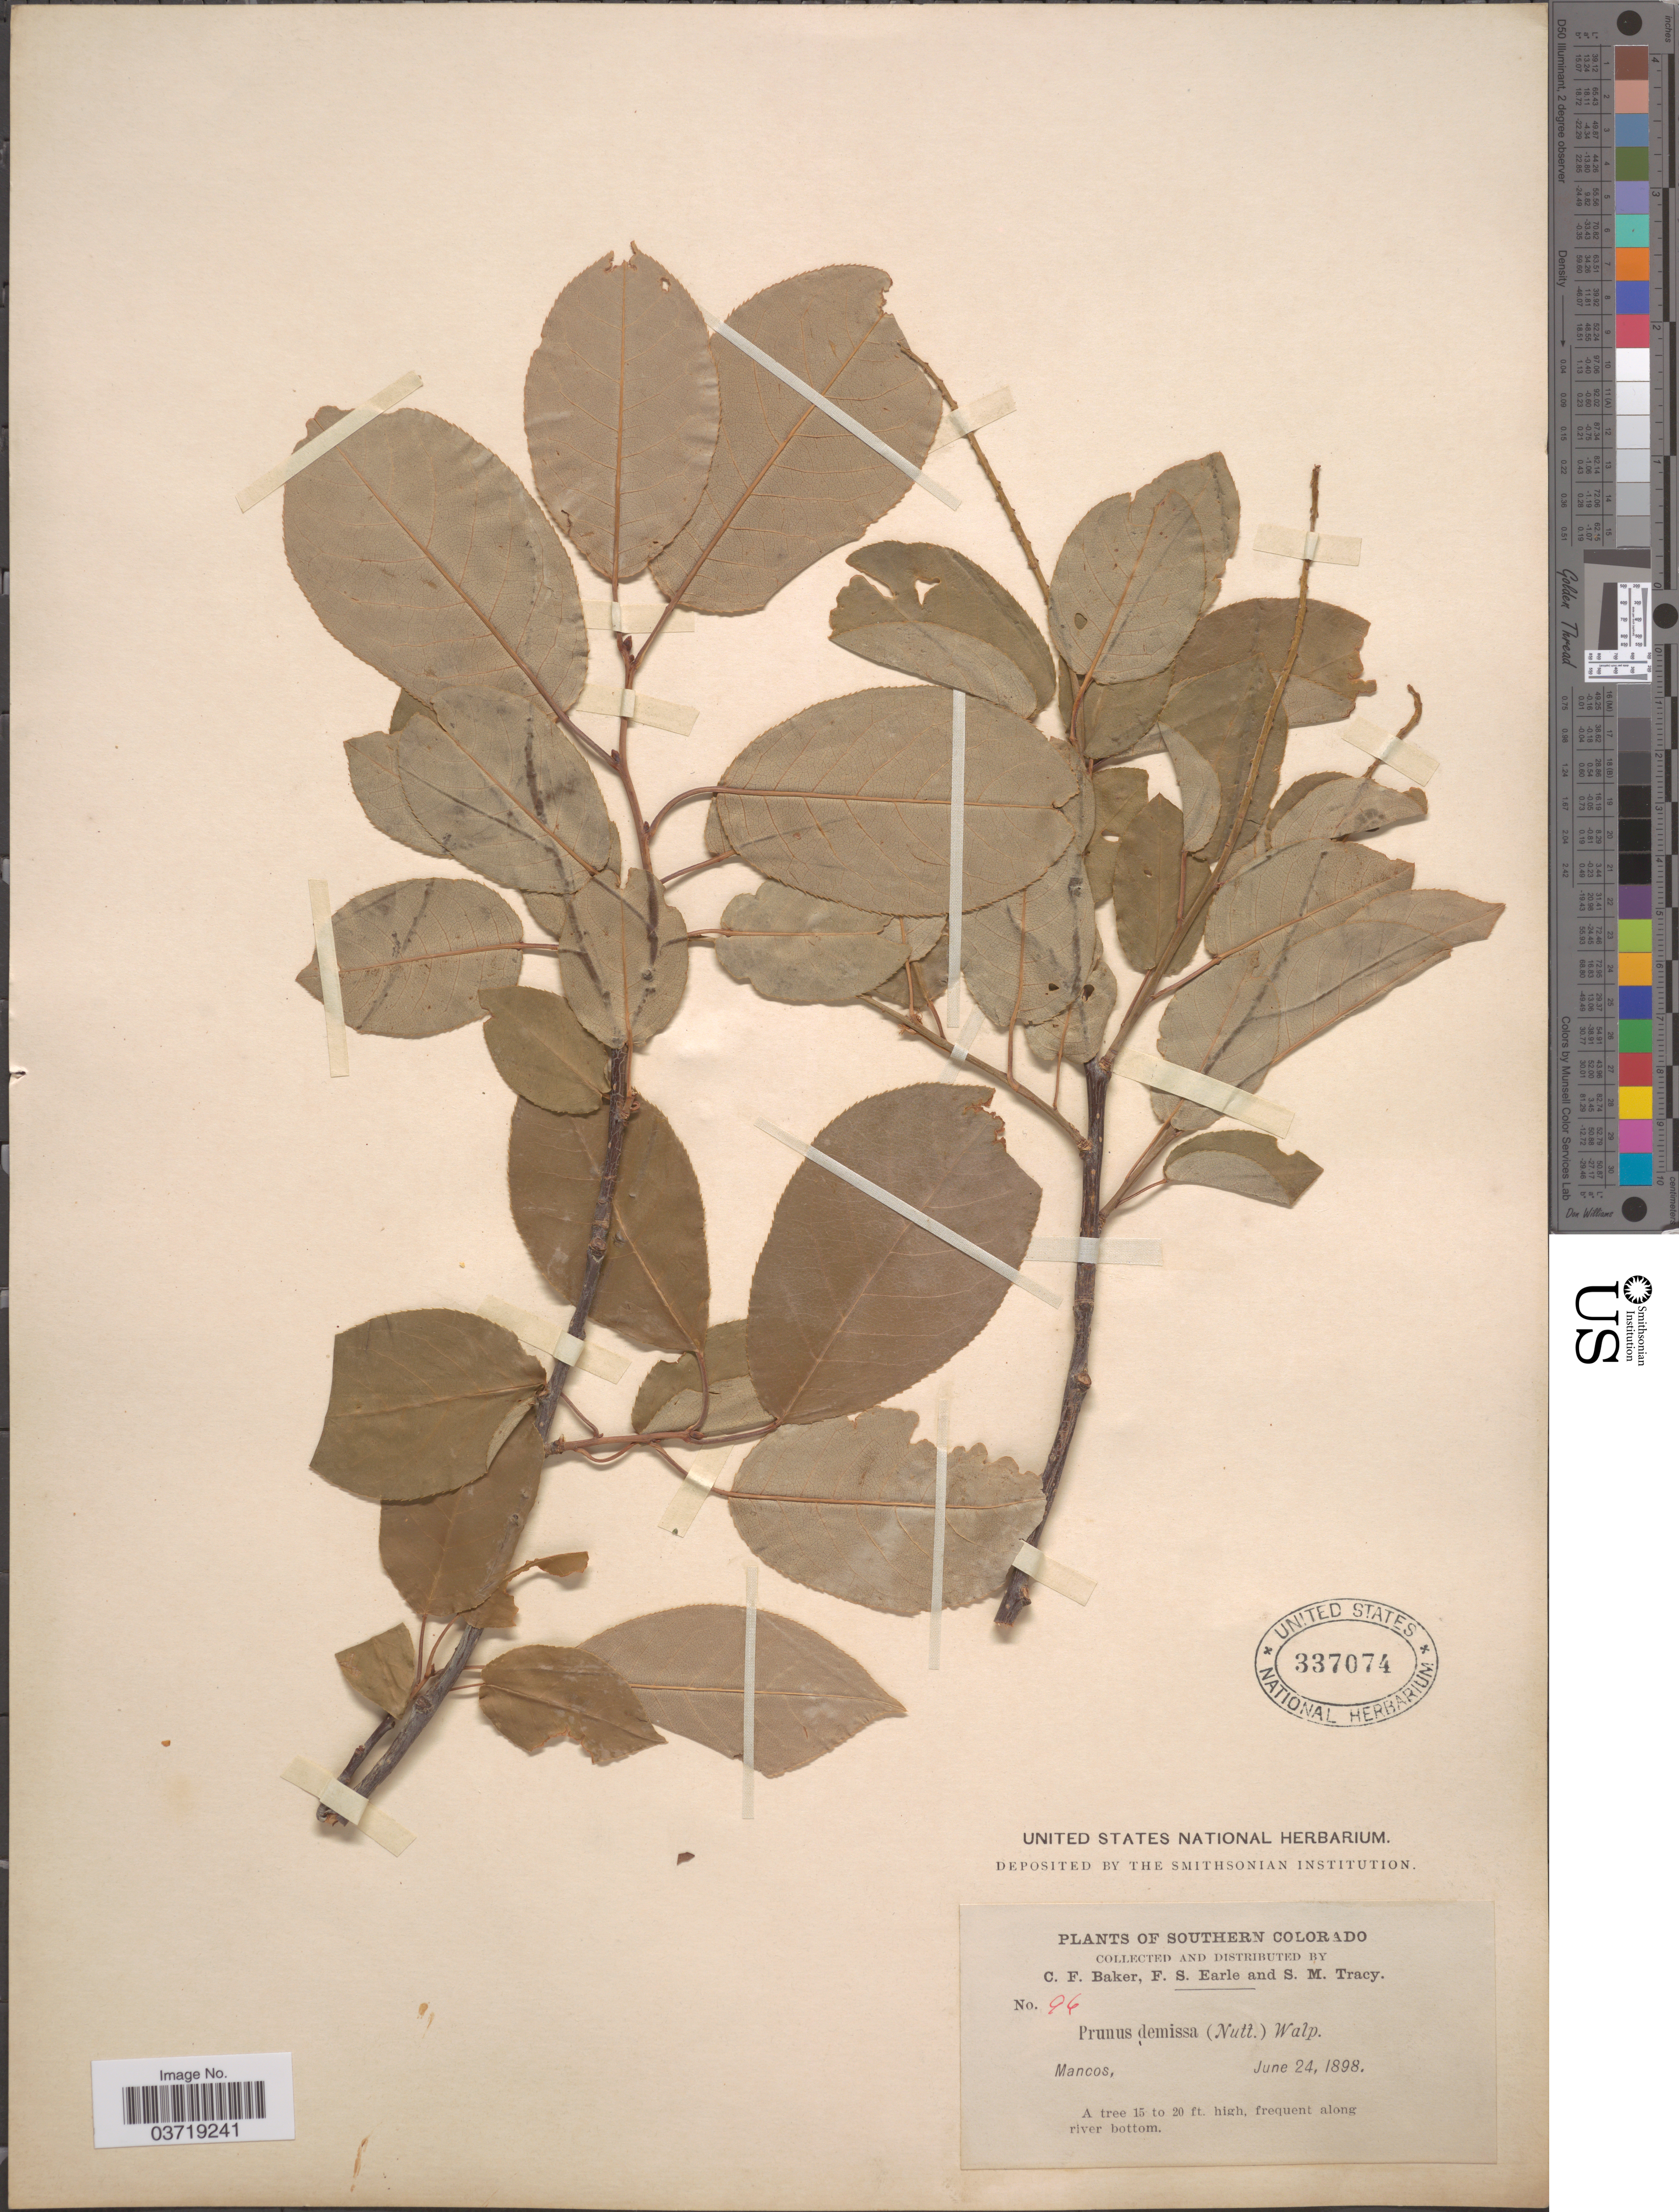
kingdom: Plantae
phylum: Tracheophyta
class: Magnoliopsida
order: Rosales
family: Rosaceae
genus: Prunus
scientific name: Prunus virginiana var. demissa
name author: (Nutt.) Torr.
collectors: C. F. Baker, F. S. Earle & S. M. Tracy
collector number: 96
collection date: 1898-06-24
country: United States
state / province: Colorado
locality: Southern Colorado. Mancos. Along river bottom.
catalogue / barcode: US 337074